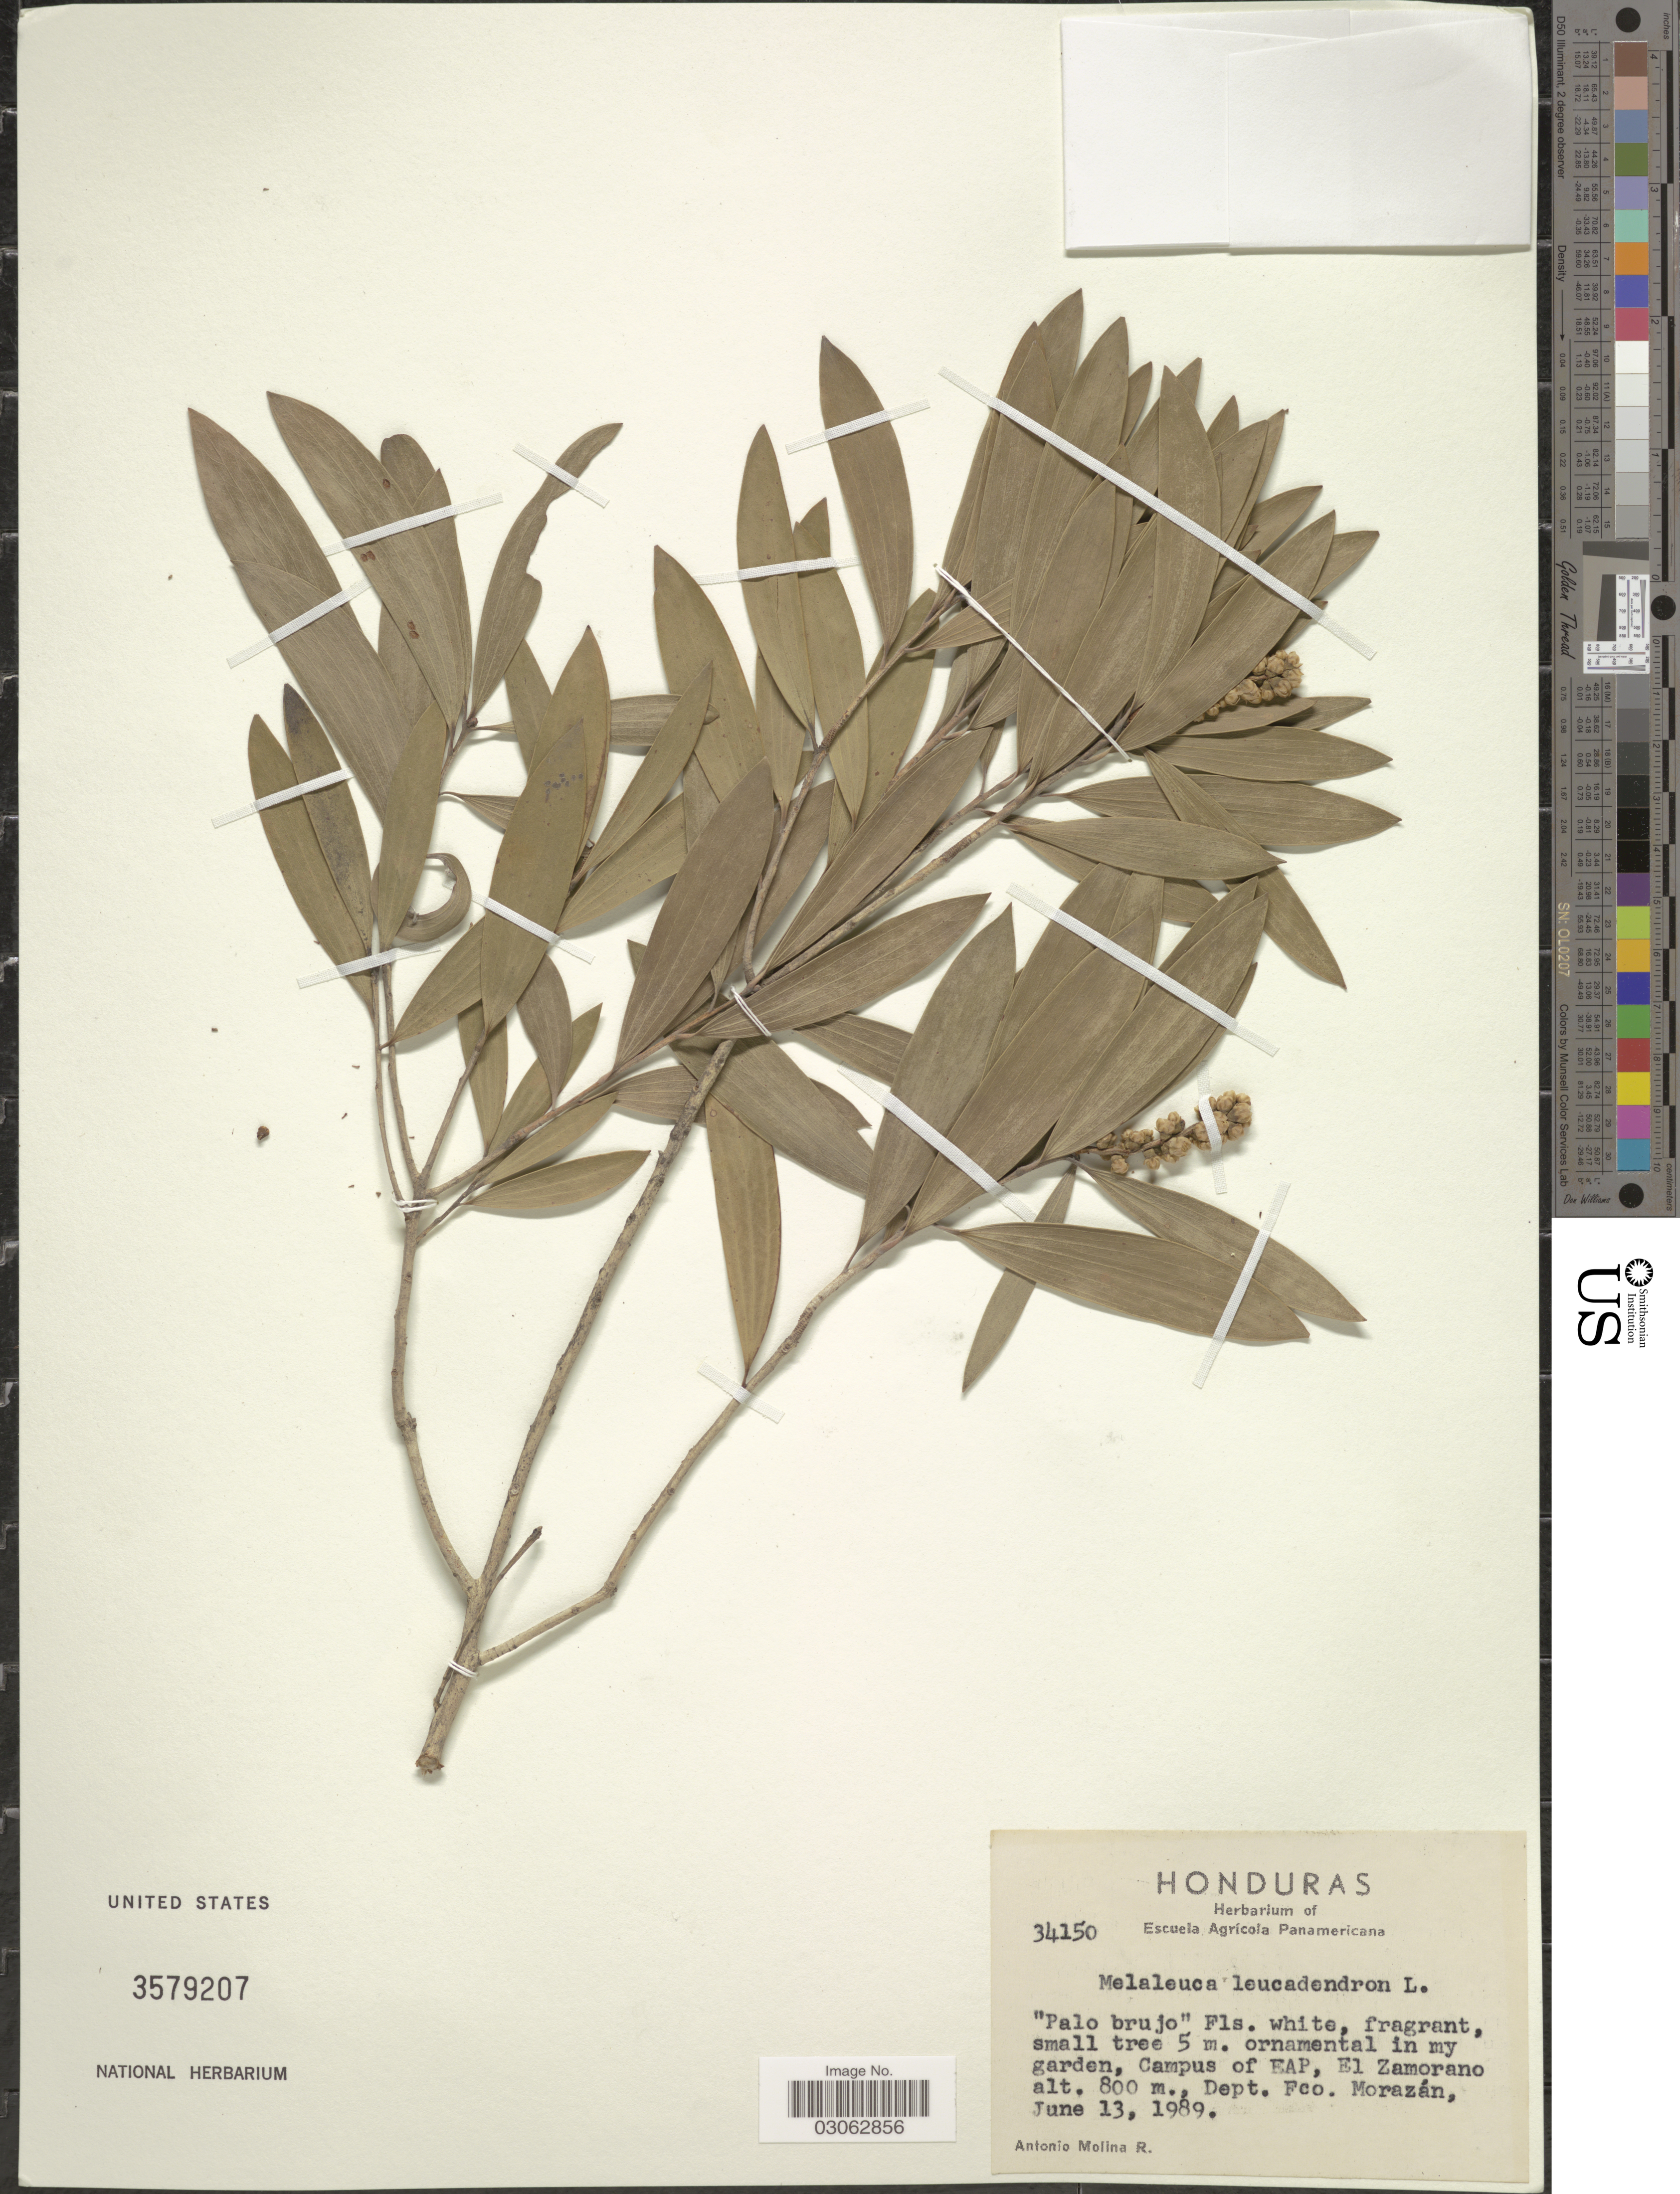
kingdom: Plantae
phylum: Tracheophyta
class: Magnoliopsida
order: Myrtales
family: Myrtaceae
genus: Melaleuca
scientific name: Melaleuca leucadendra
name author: (L.) L.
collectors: A. Molina R.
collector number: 34150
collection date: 1989-06-13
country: Honduras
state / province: Fco. Morazán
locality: Ornamental in my garden, Campus of EAP, El Zamorano, Depto. Fco. Morazán.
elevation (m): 800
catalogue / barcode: US 3579207